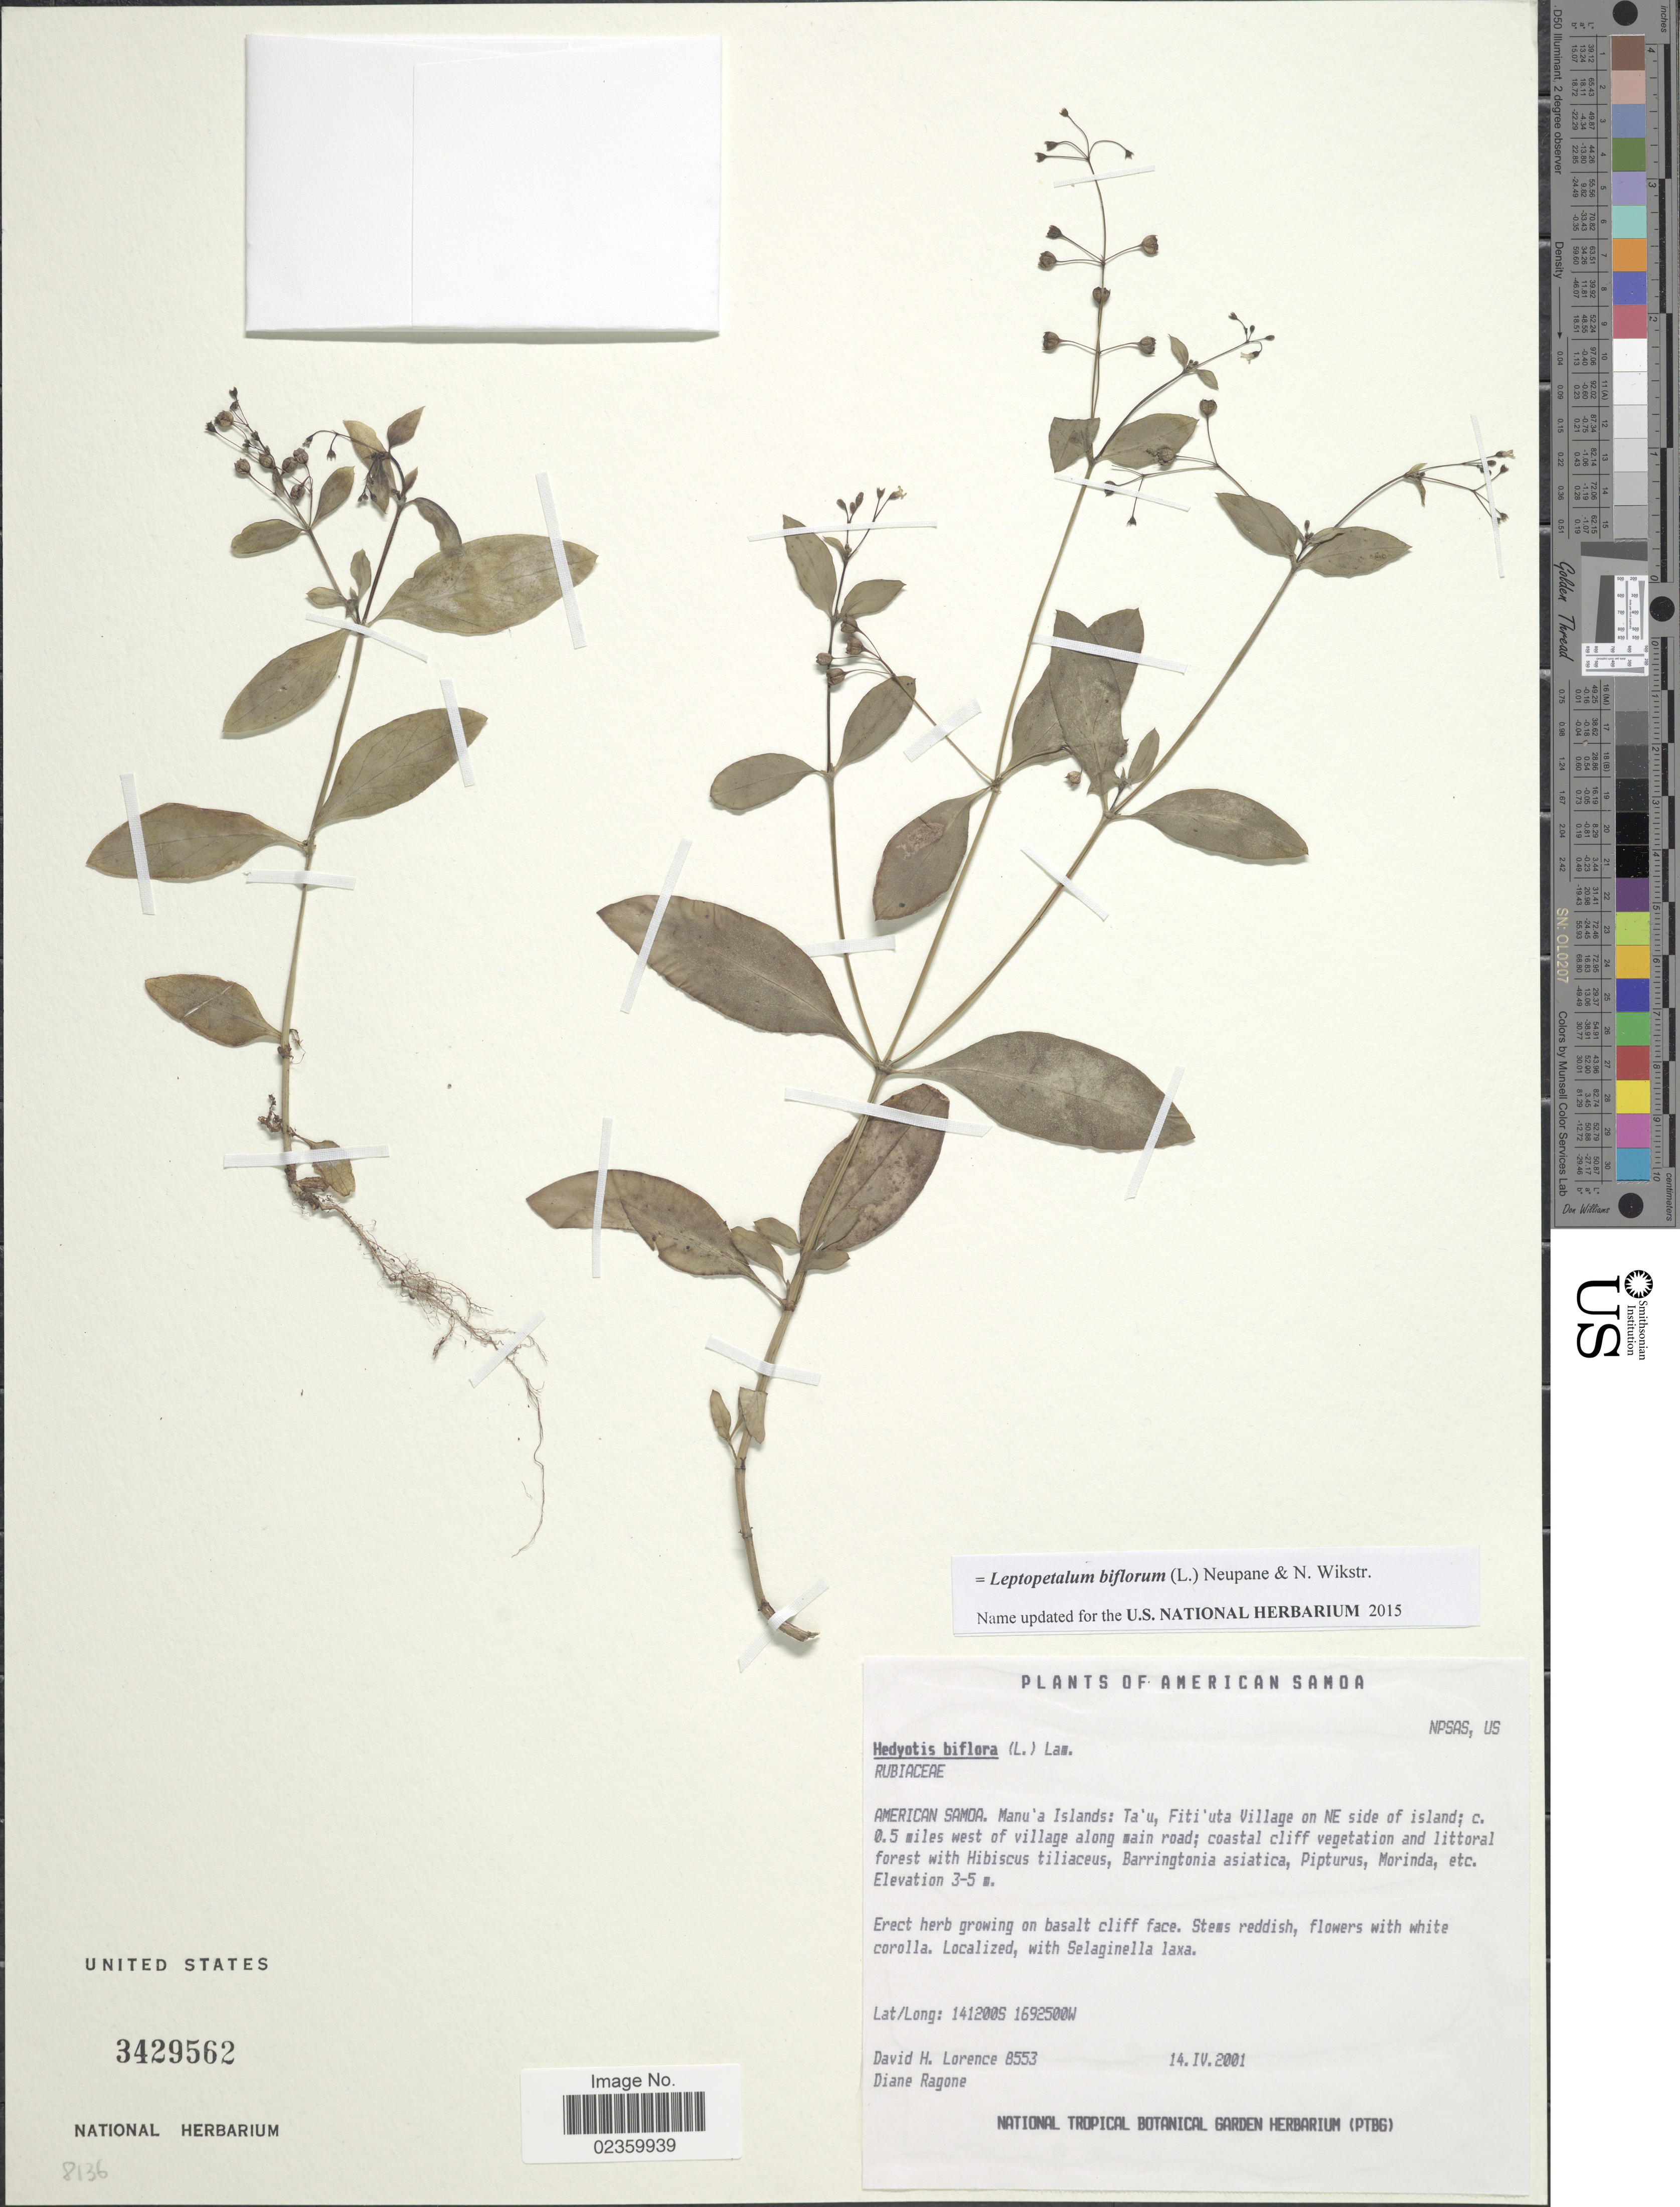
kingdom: Plantae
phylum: Tracheophyta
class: Magnoliopsida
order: Gentianales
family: Rubiaceae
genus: Leptopetalum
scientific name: Leptopetalum biflorum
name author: (L.) Neupane & N. Wikstr.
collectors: D. Lorence & D. Ragone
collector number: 8553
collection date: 2001-04-14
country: American Samoa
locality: American Samoa: Manu'a Islands: Ta'u, Fiti'uta Village on NE side of island; c. 0.5 miles west of village along main road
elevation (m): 3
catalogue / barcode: US 3429562